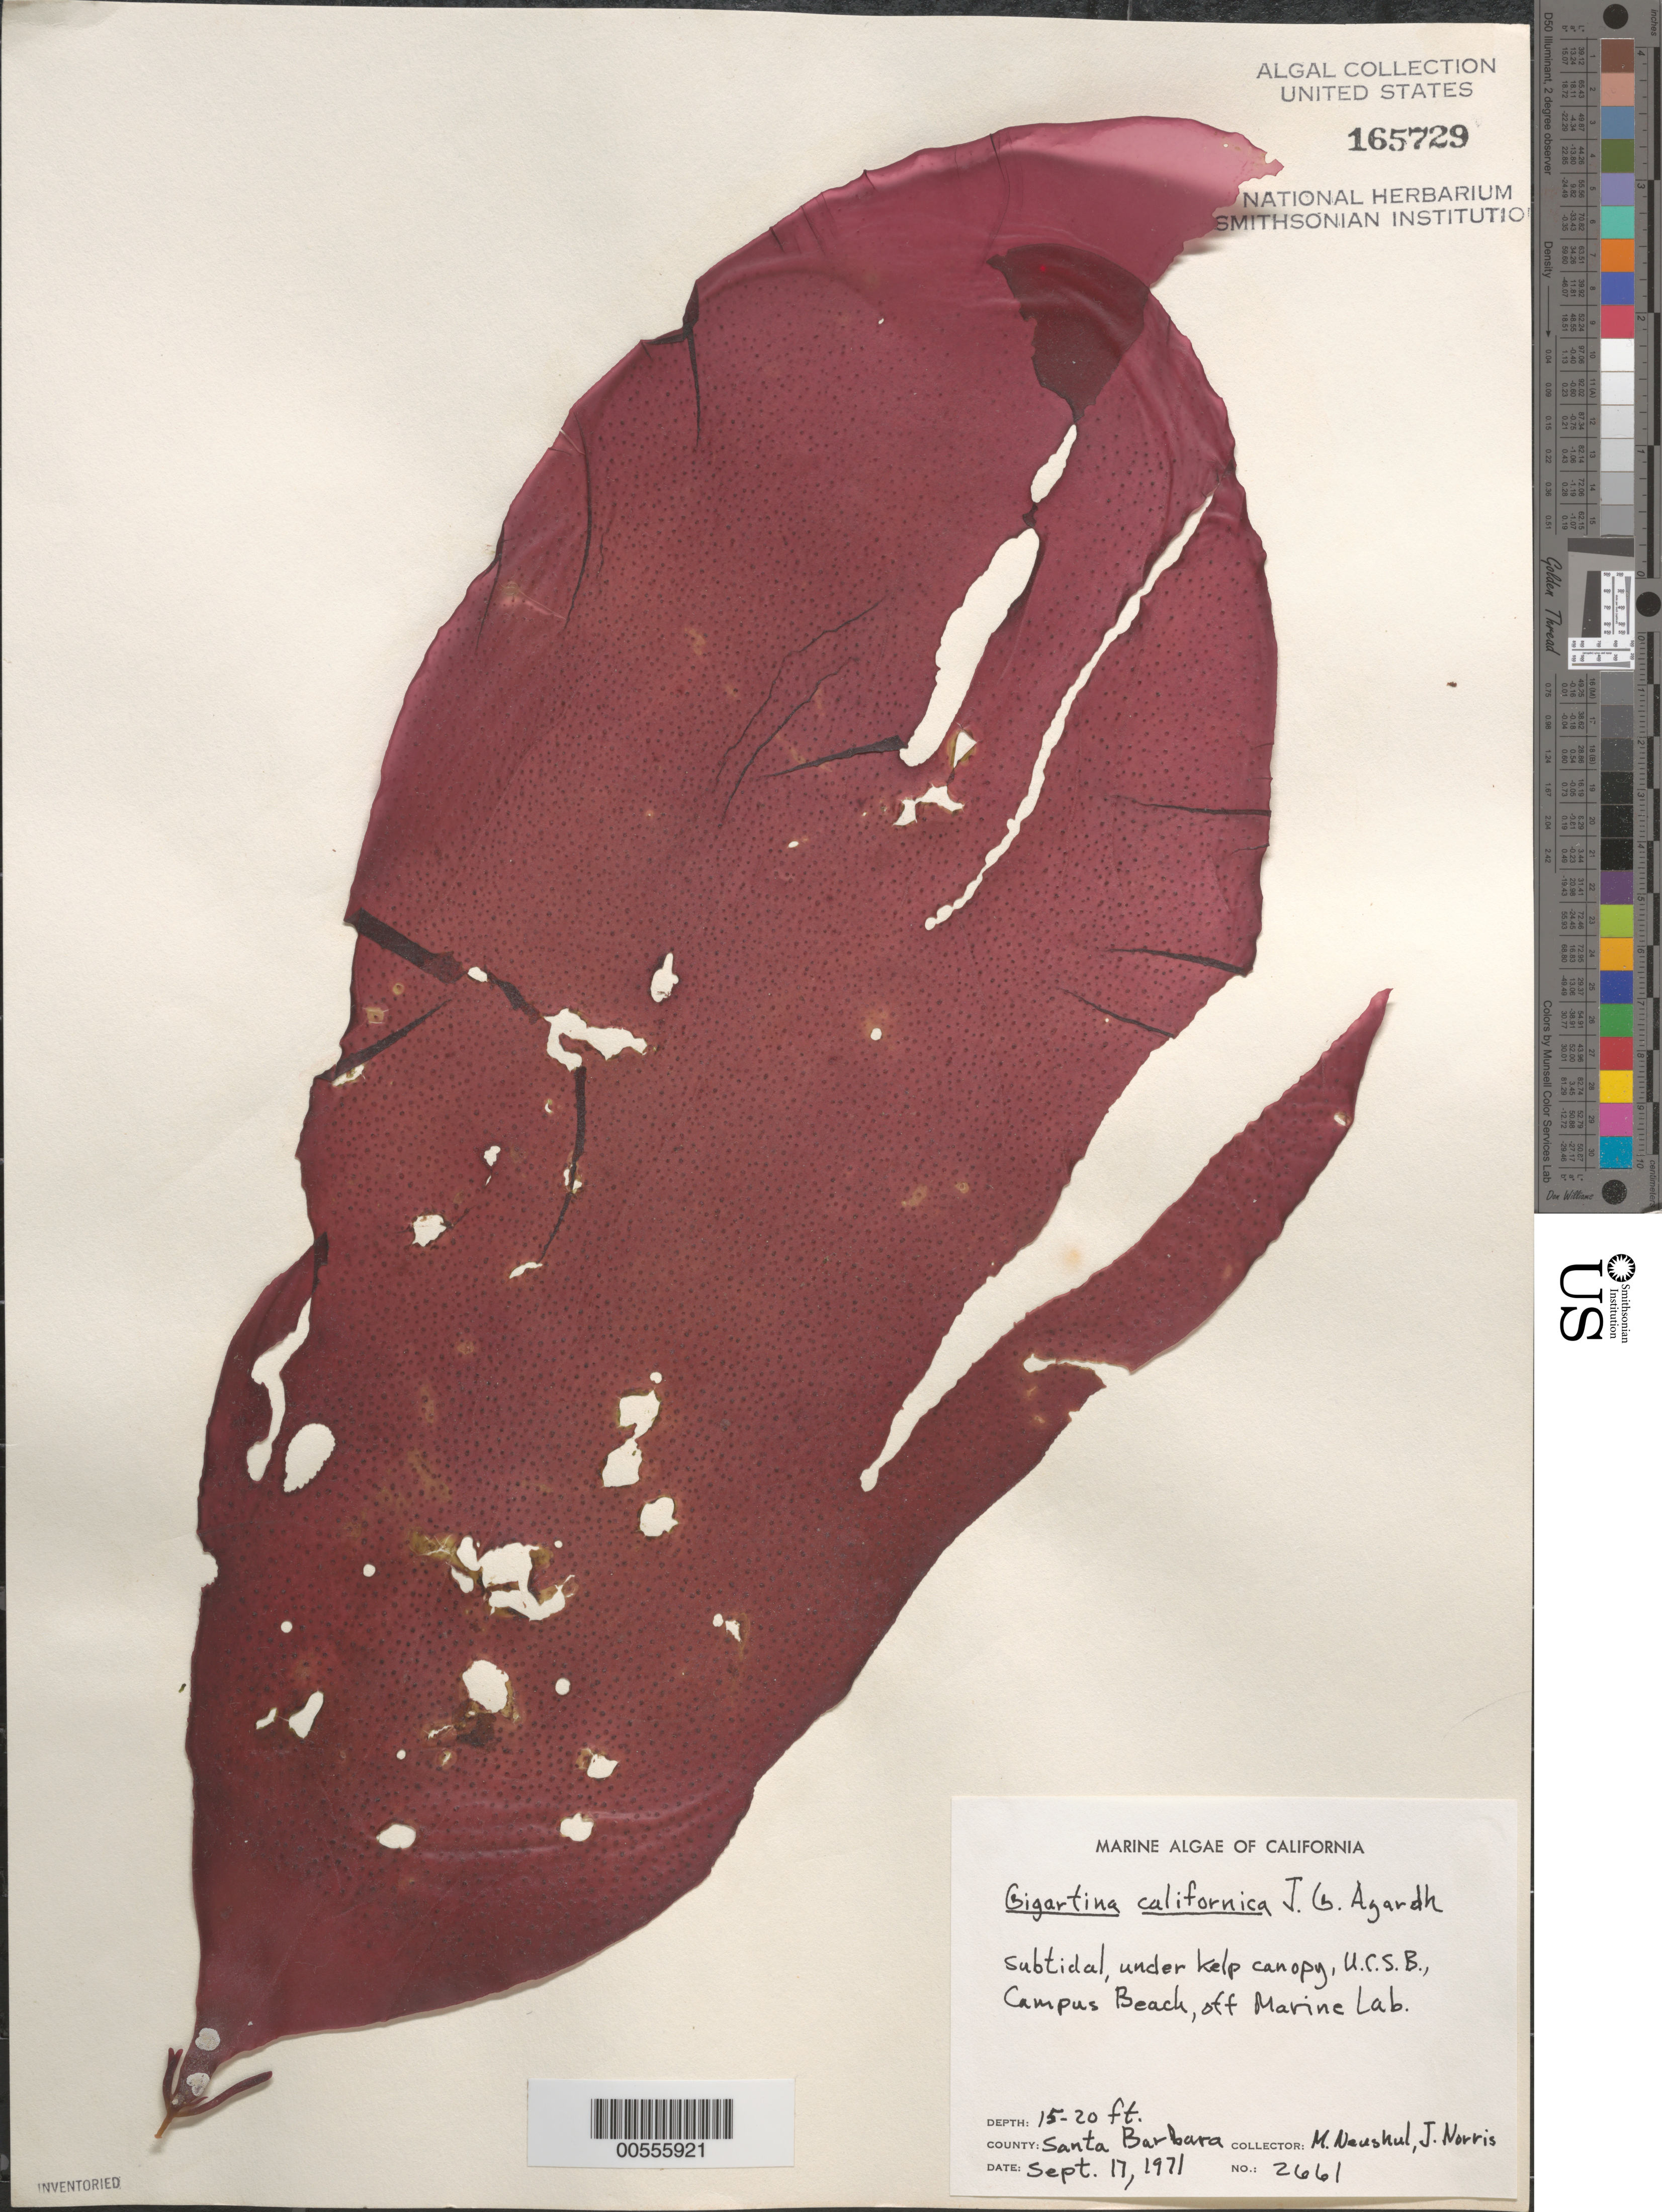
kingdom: Plantae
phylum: Rhodophyta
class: Florideophyceae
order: Gigartinales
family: Gigartinaceae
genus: Chondracanthus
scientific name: Chondracanthus corymbiferus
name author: (Kütz.) Guiry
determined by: Algae name updating Project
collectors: M. Neushul & J. N. Norris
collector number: Neushul 2661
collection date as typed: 17 Sep 1971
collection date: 1971-09-17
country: United States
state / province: California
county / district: Santa Barbara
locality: Campus Beach, University of California Santa Barbara, off marine laboratory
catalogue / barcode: US 165729